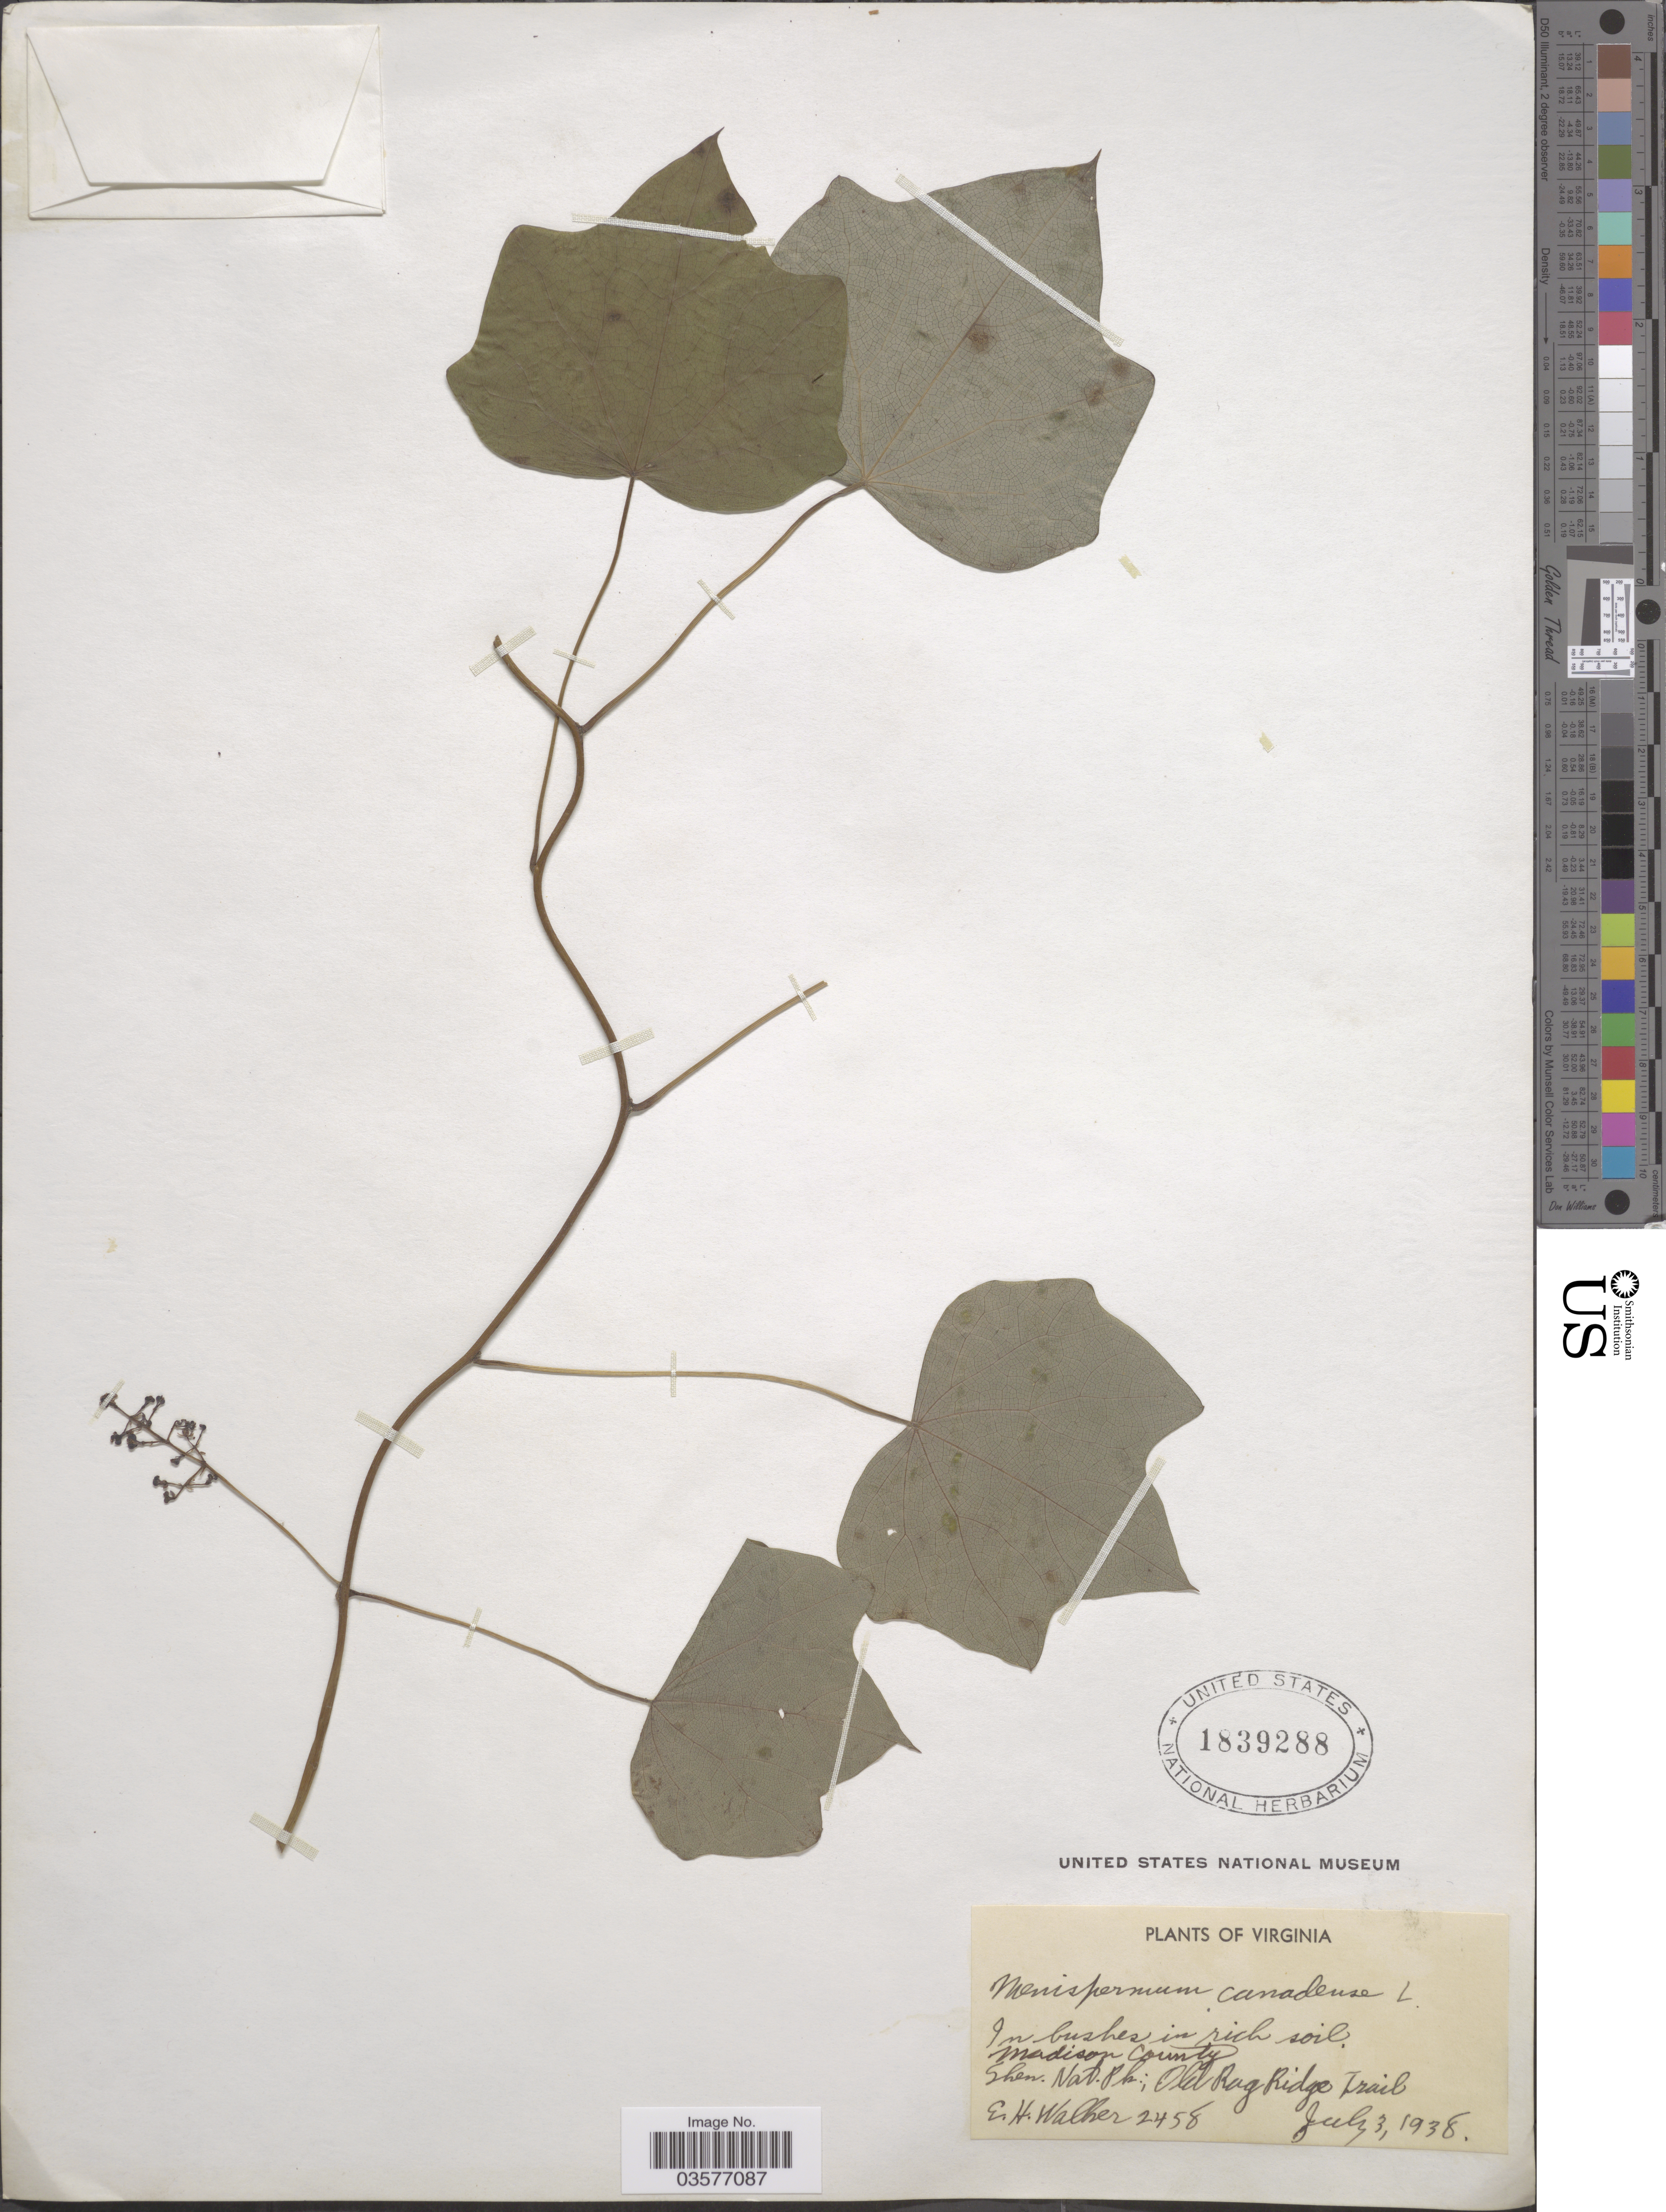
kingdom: Plantae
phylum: Tracheophyta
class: Magnoliopsida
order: Ranunculales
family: Menispermaceae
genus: Menispermum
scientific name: Menispermum canadense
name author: L.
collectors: E. H. Walker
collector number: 2458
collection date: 1938-07-03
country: United States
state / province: Virginia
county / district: Madison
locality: Shen. Nat. Pk.; Old Rug Ridge Trail.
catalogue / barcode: US 1839288